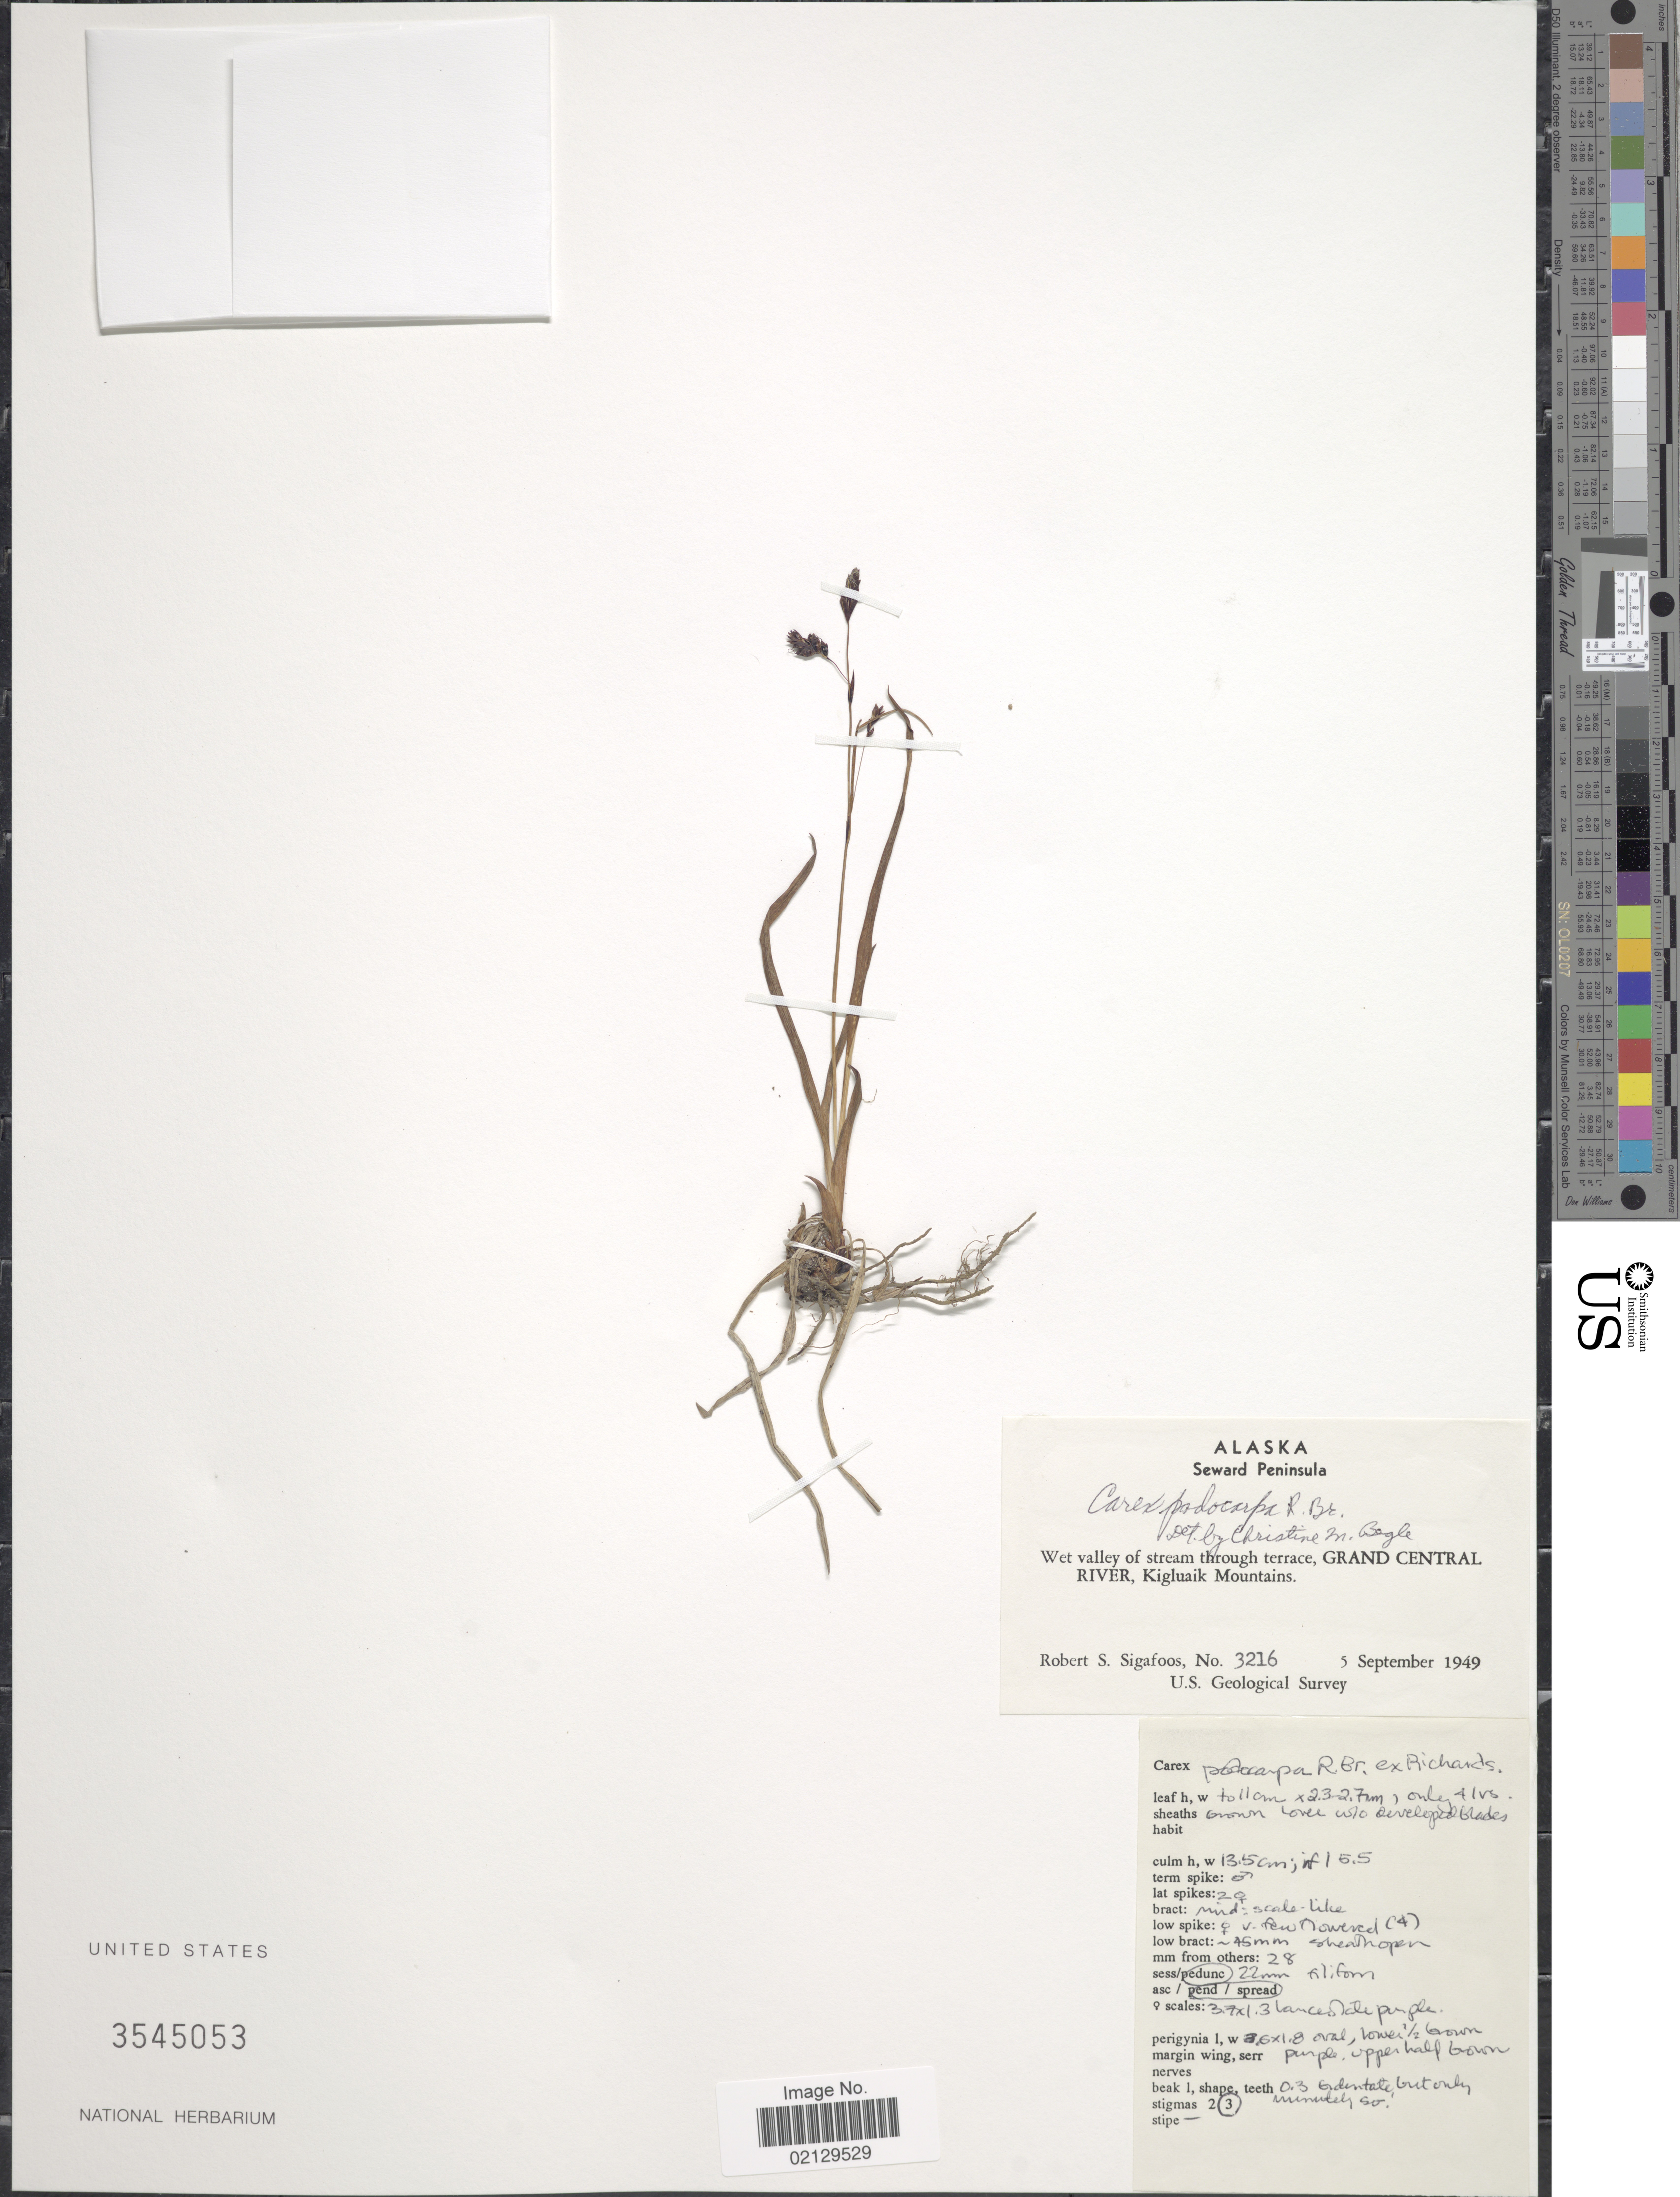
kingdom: Plantae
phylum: Tracheophyta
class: Liliopsida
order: Poales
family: Cyperaceae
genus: Carex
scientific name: Carex podocarpa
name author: R. Br.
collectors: R. Sigafoos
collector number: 3216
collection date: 1949-09-05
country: United States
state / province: Alaska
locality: Seward Peninsula, Wet valley of stream through terrace, Grand Central River, Kigluaik Mountains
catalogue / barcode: US 3545053